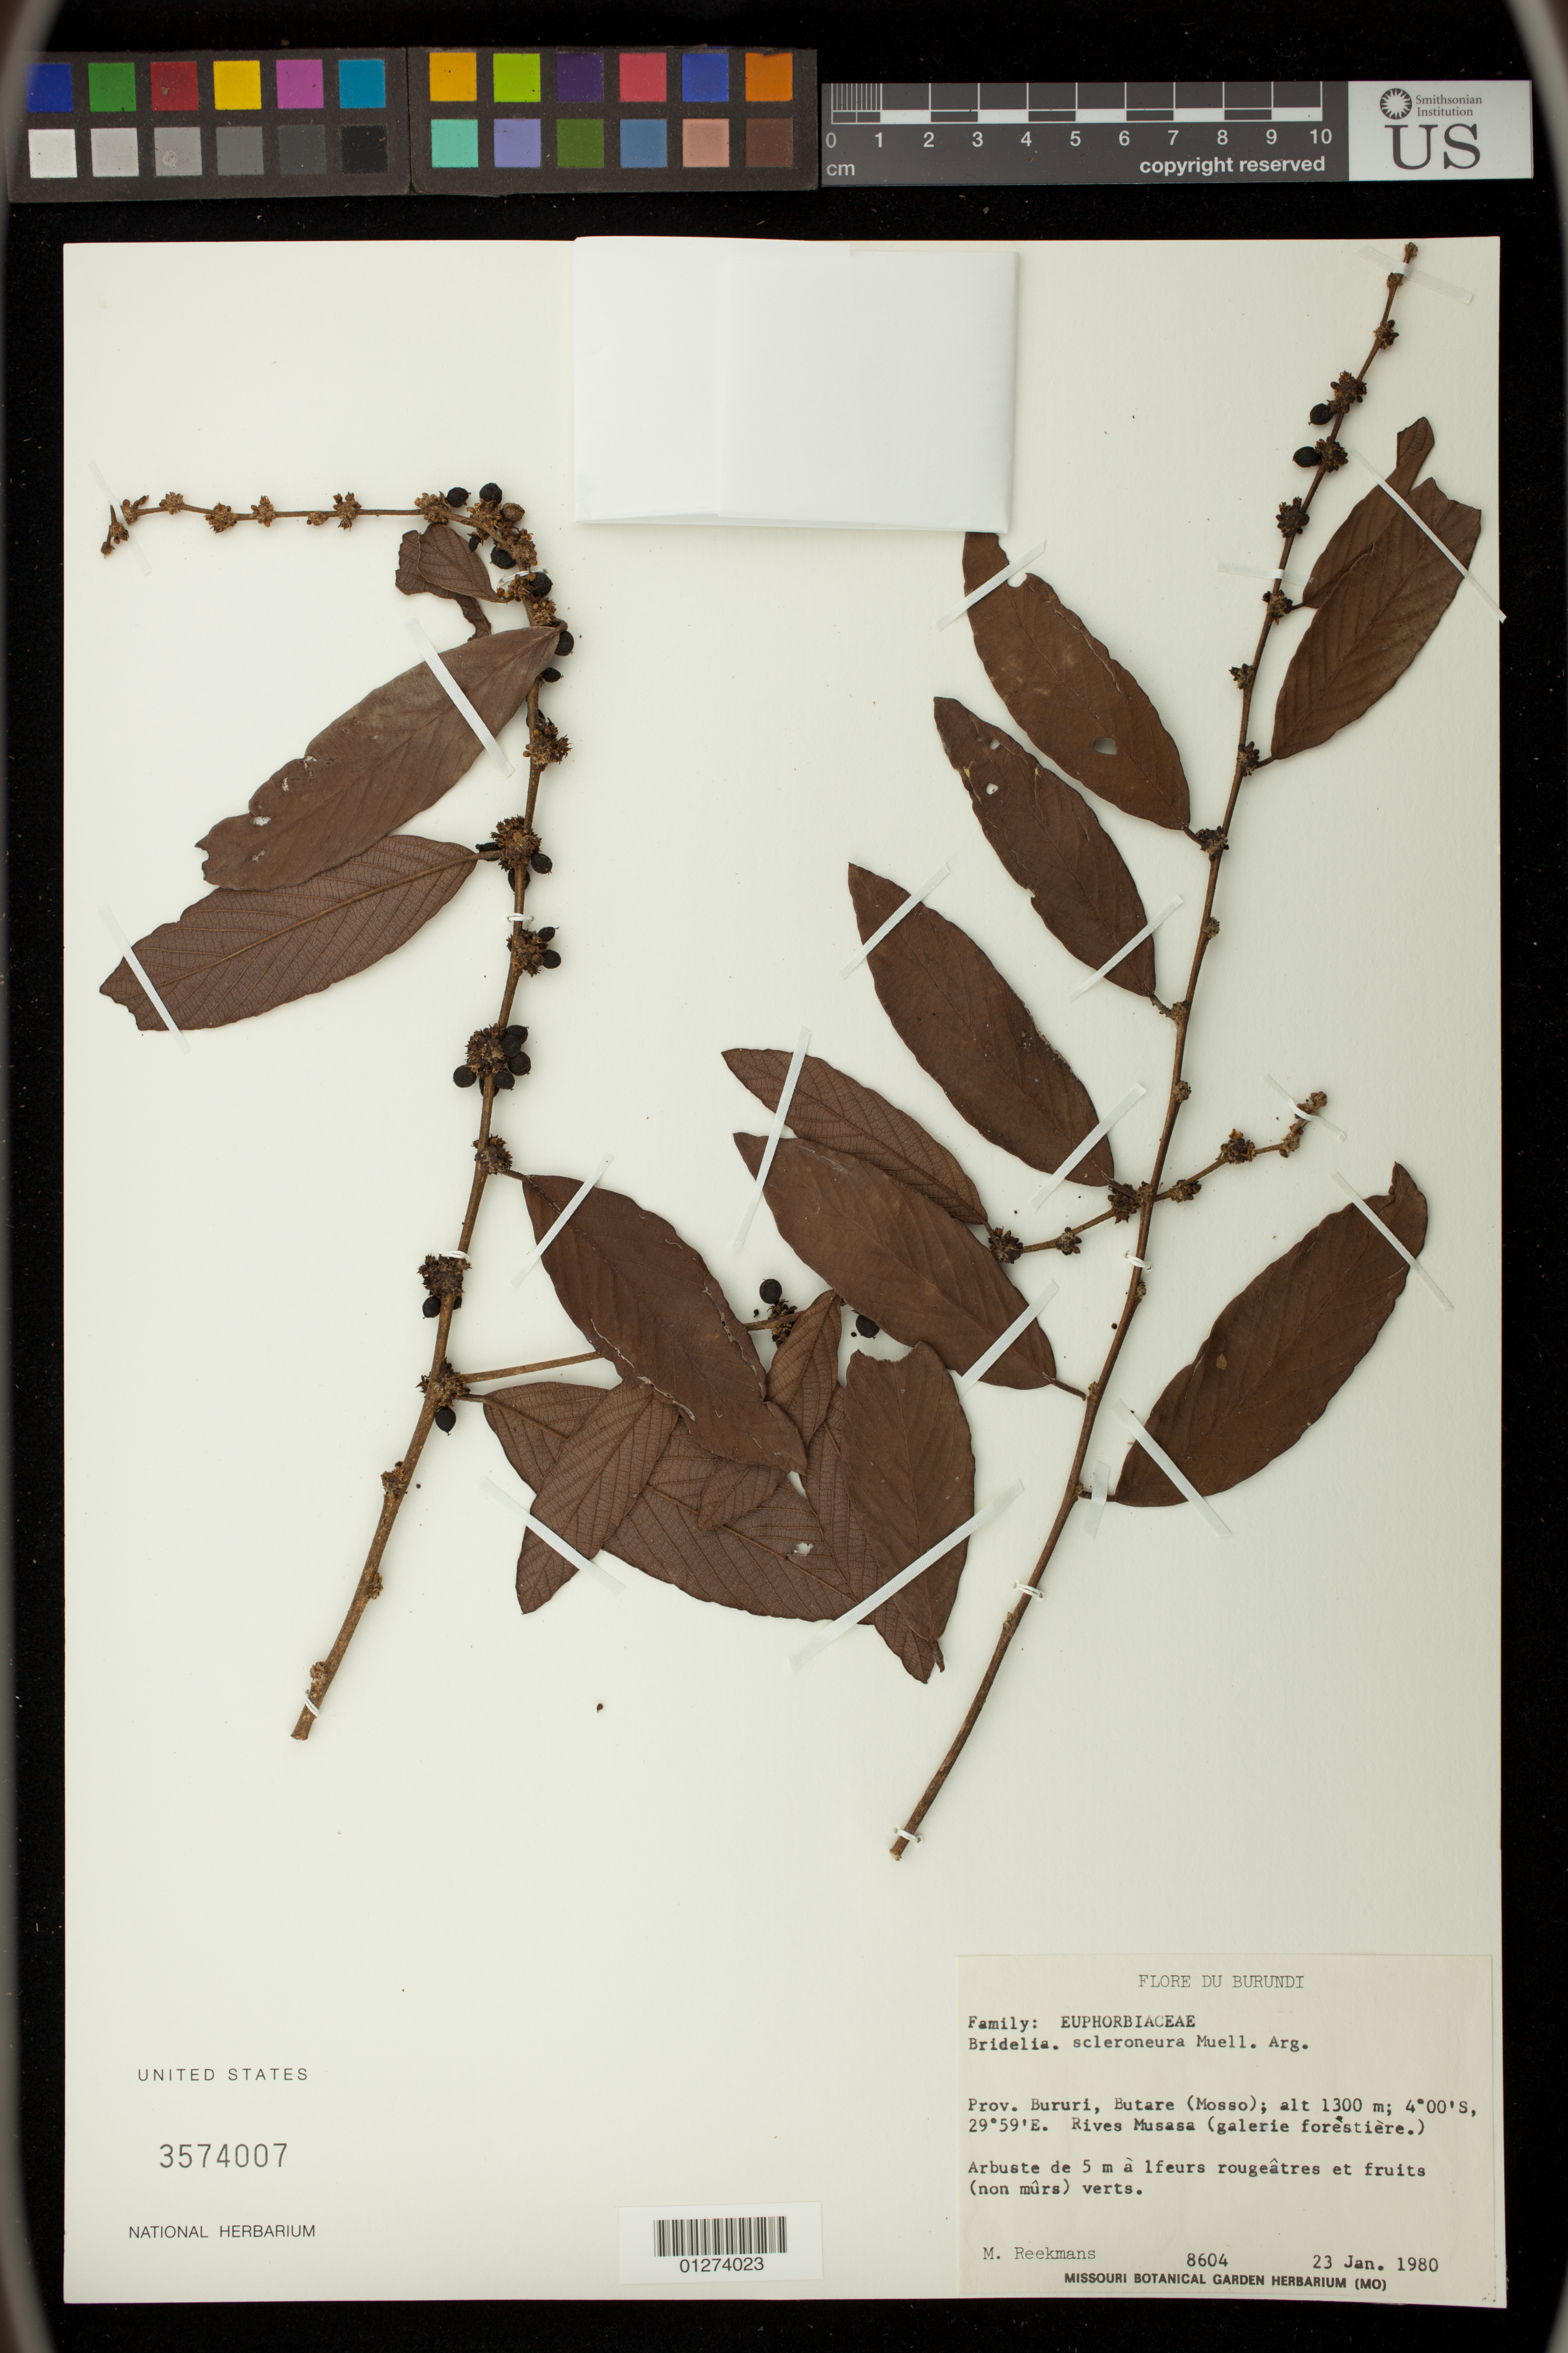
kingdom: Plantae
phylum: Tracheophyta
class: Magnoliopsida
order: Malpighiales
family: Phyllanthaceae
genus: Bridelia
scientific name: Bridelia scleroneura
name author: Müll. Arg.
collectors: M. Reekmans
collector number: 8604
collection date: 1980-01-23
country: Burundi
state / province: Bururi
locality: Butare (Mosso). Rives Musasa (galerie forestiere.)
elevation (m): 1300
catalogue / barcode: US 3574007